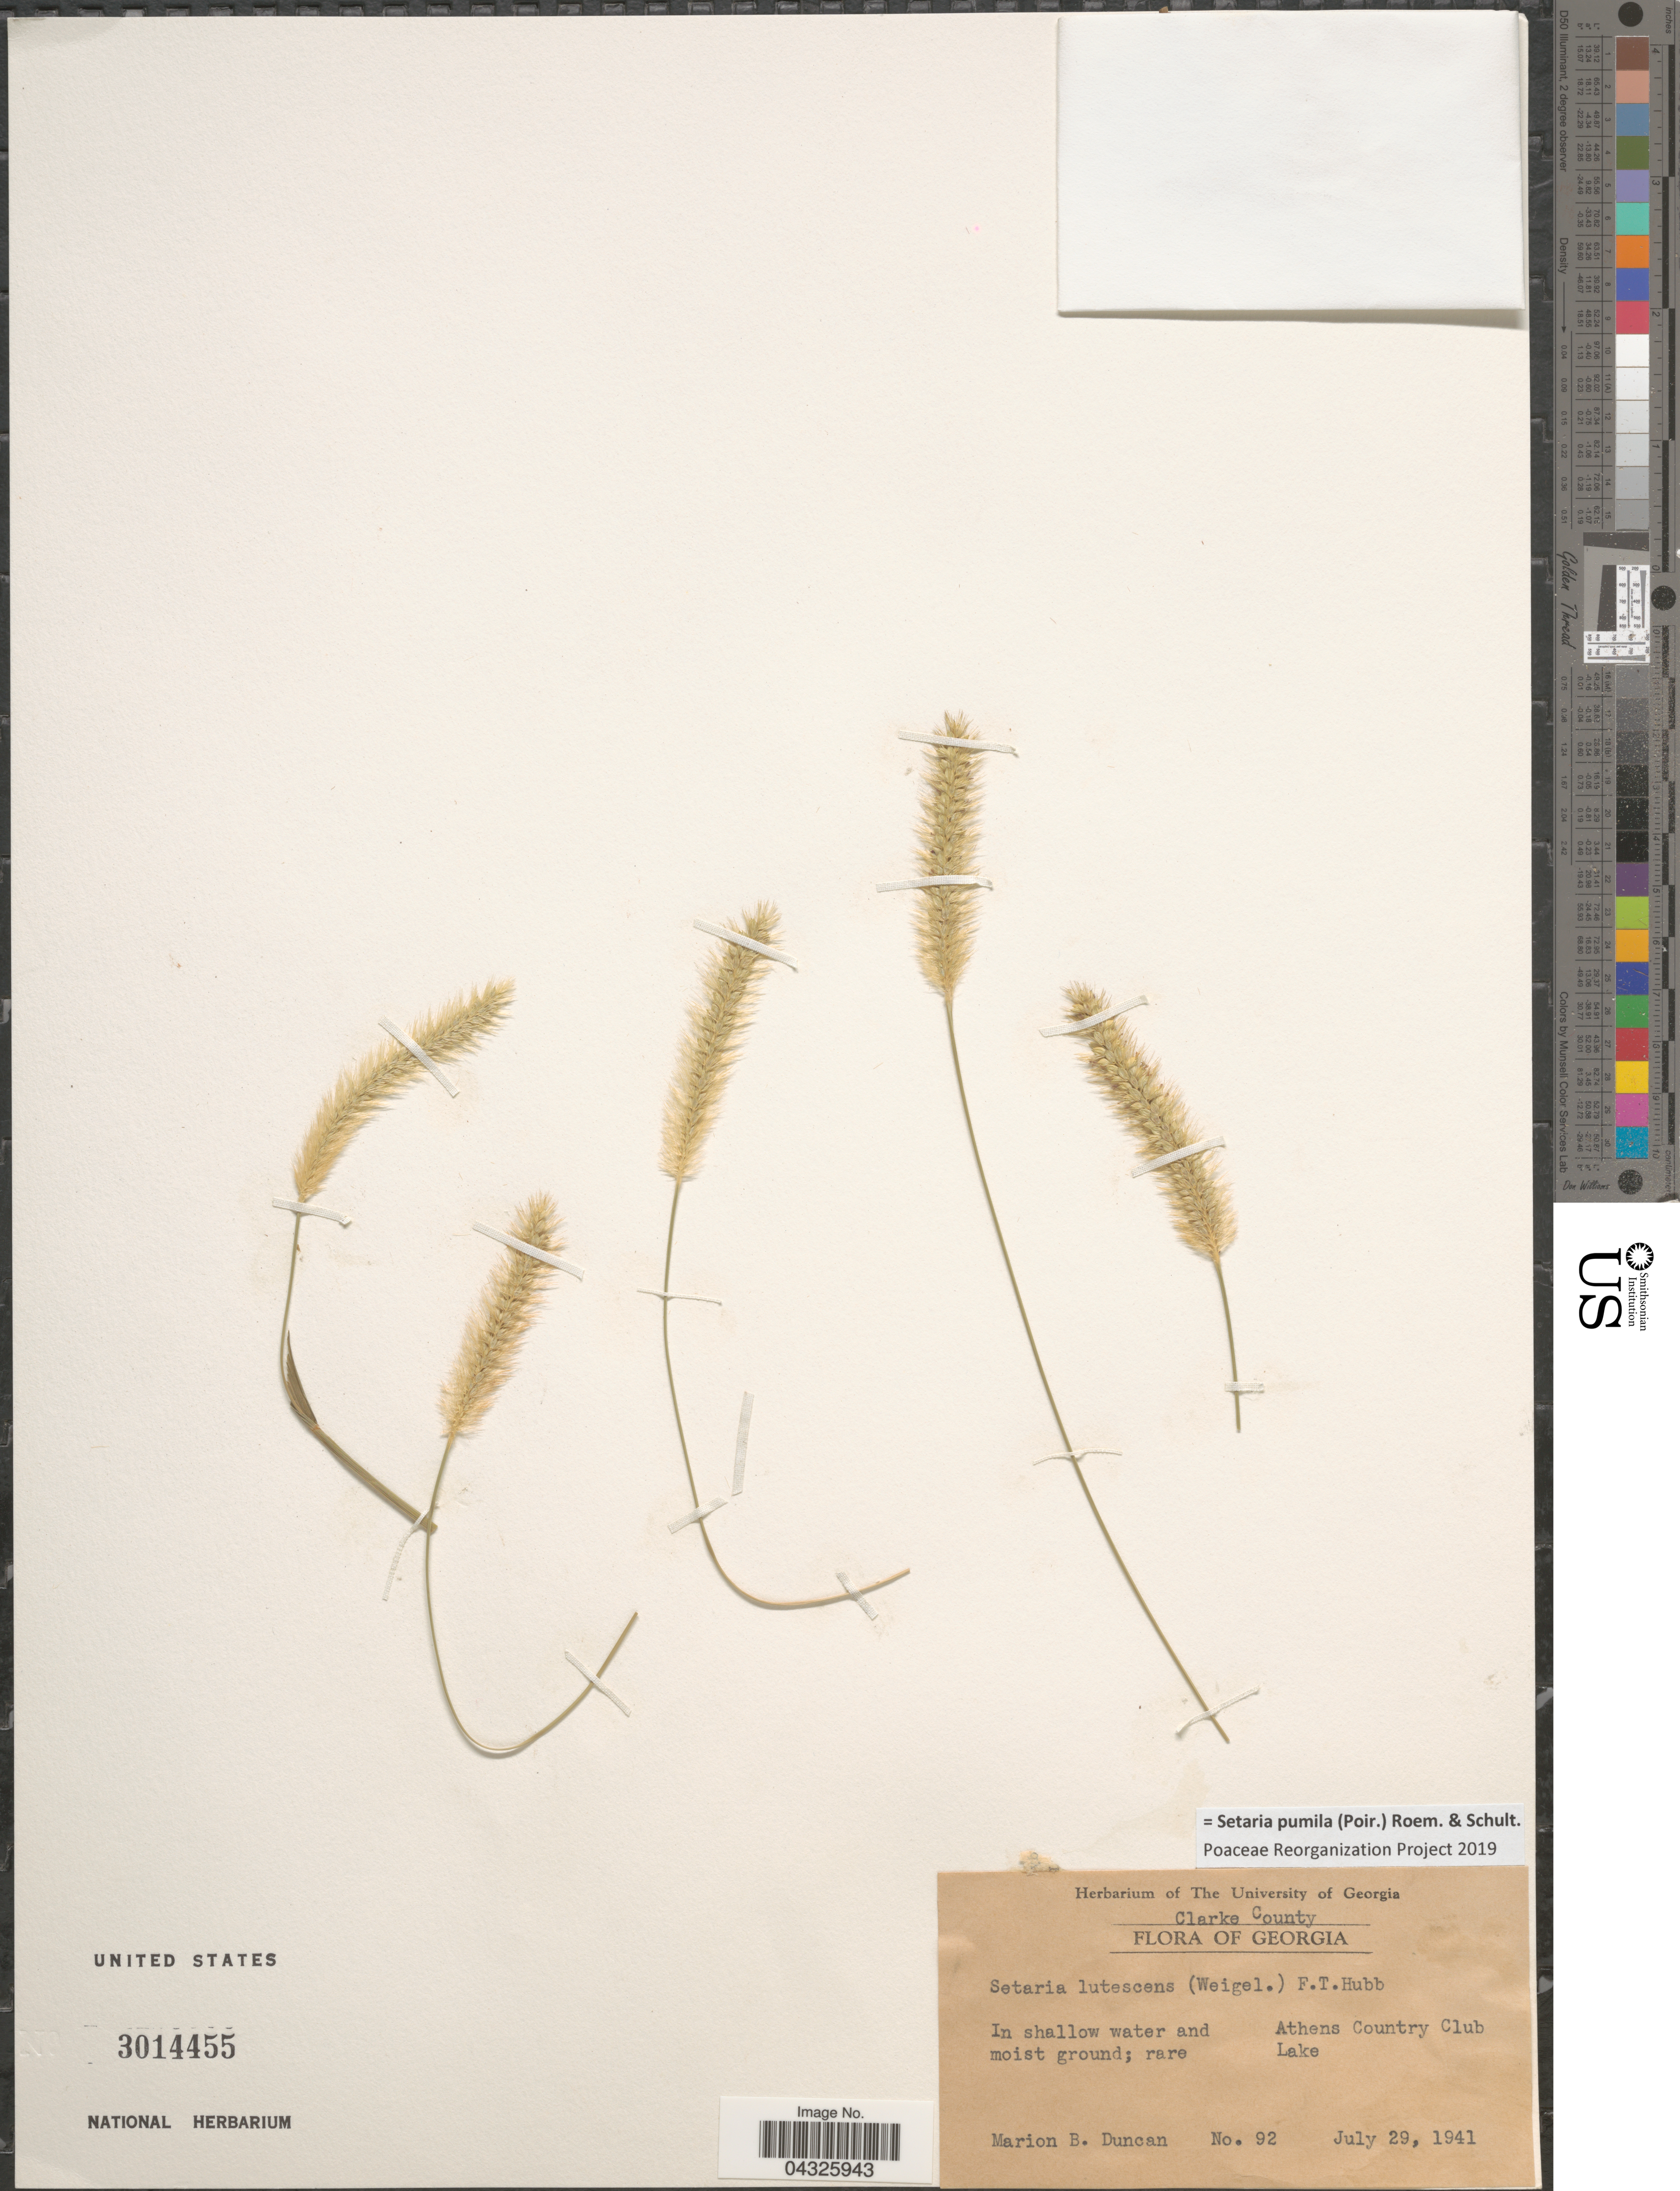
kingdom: Plantae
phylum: Tracheophyta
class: Liliopsida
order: Poales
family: Poaceae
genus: Setaria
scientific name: Setaria pumila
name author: (Poir.) Roem. & Schult.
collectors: M. Duncan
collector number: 92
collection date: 1941-07-29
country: United States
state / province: Georgia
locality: Clarke County. In shallow water and moist ground; rare. Athens Country Club Lake.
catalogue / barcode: US 3014455